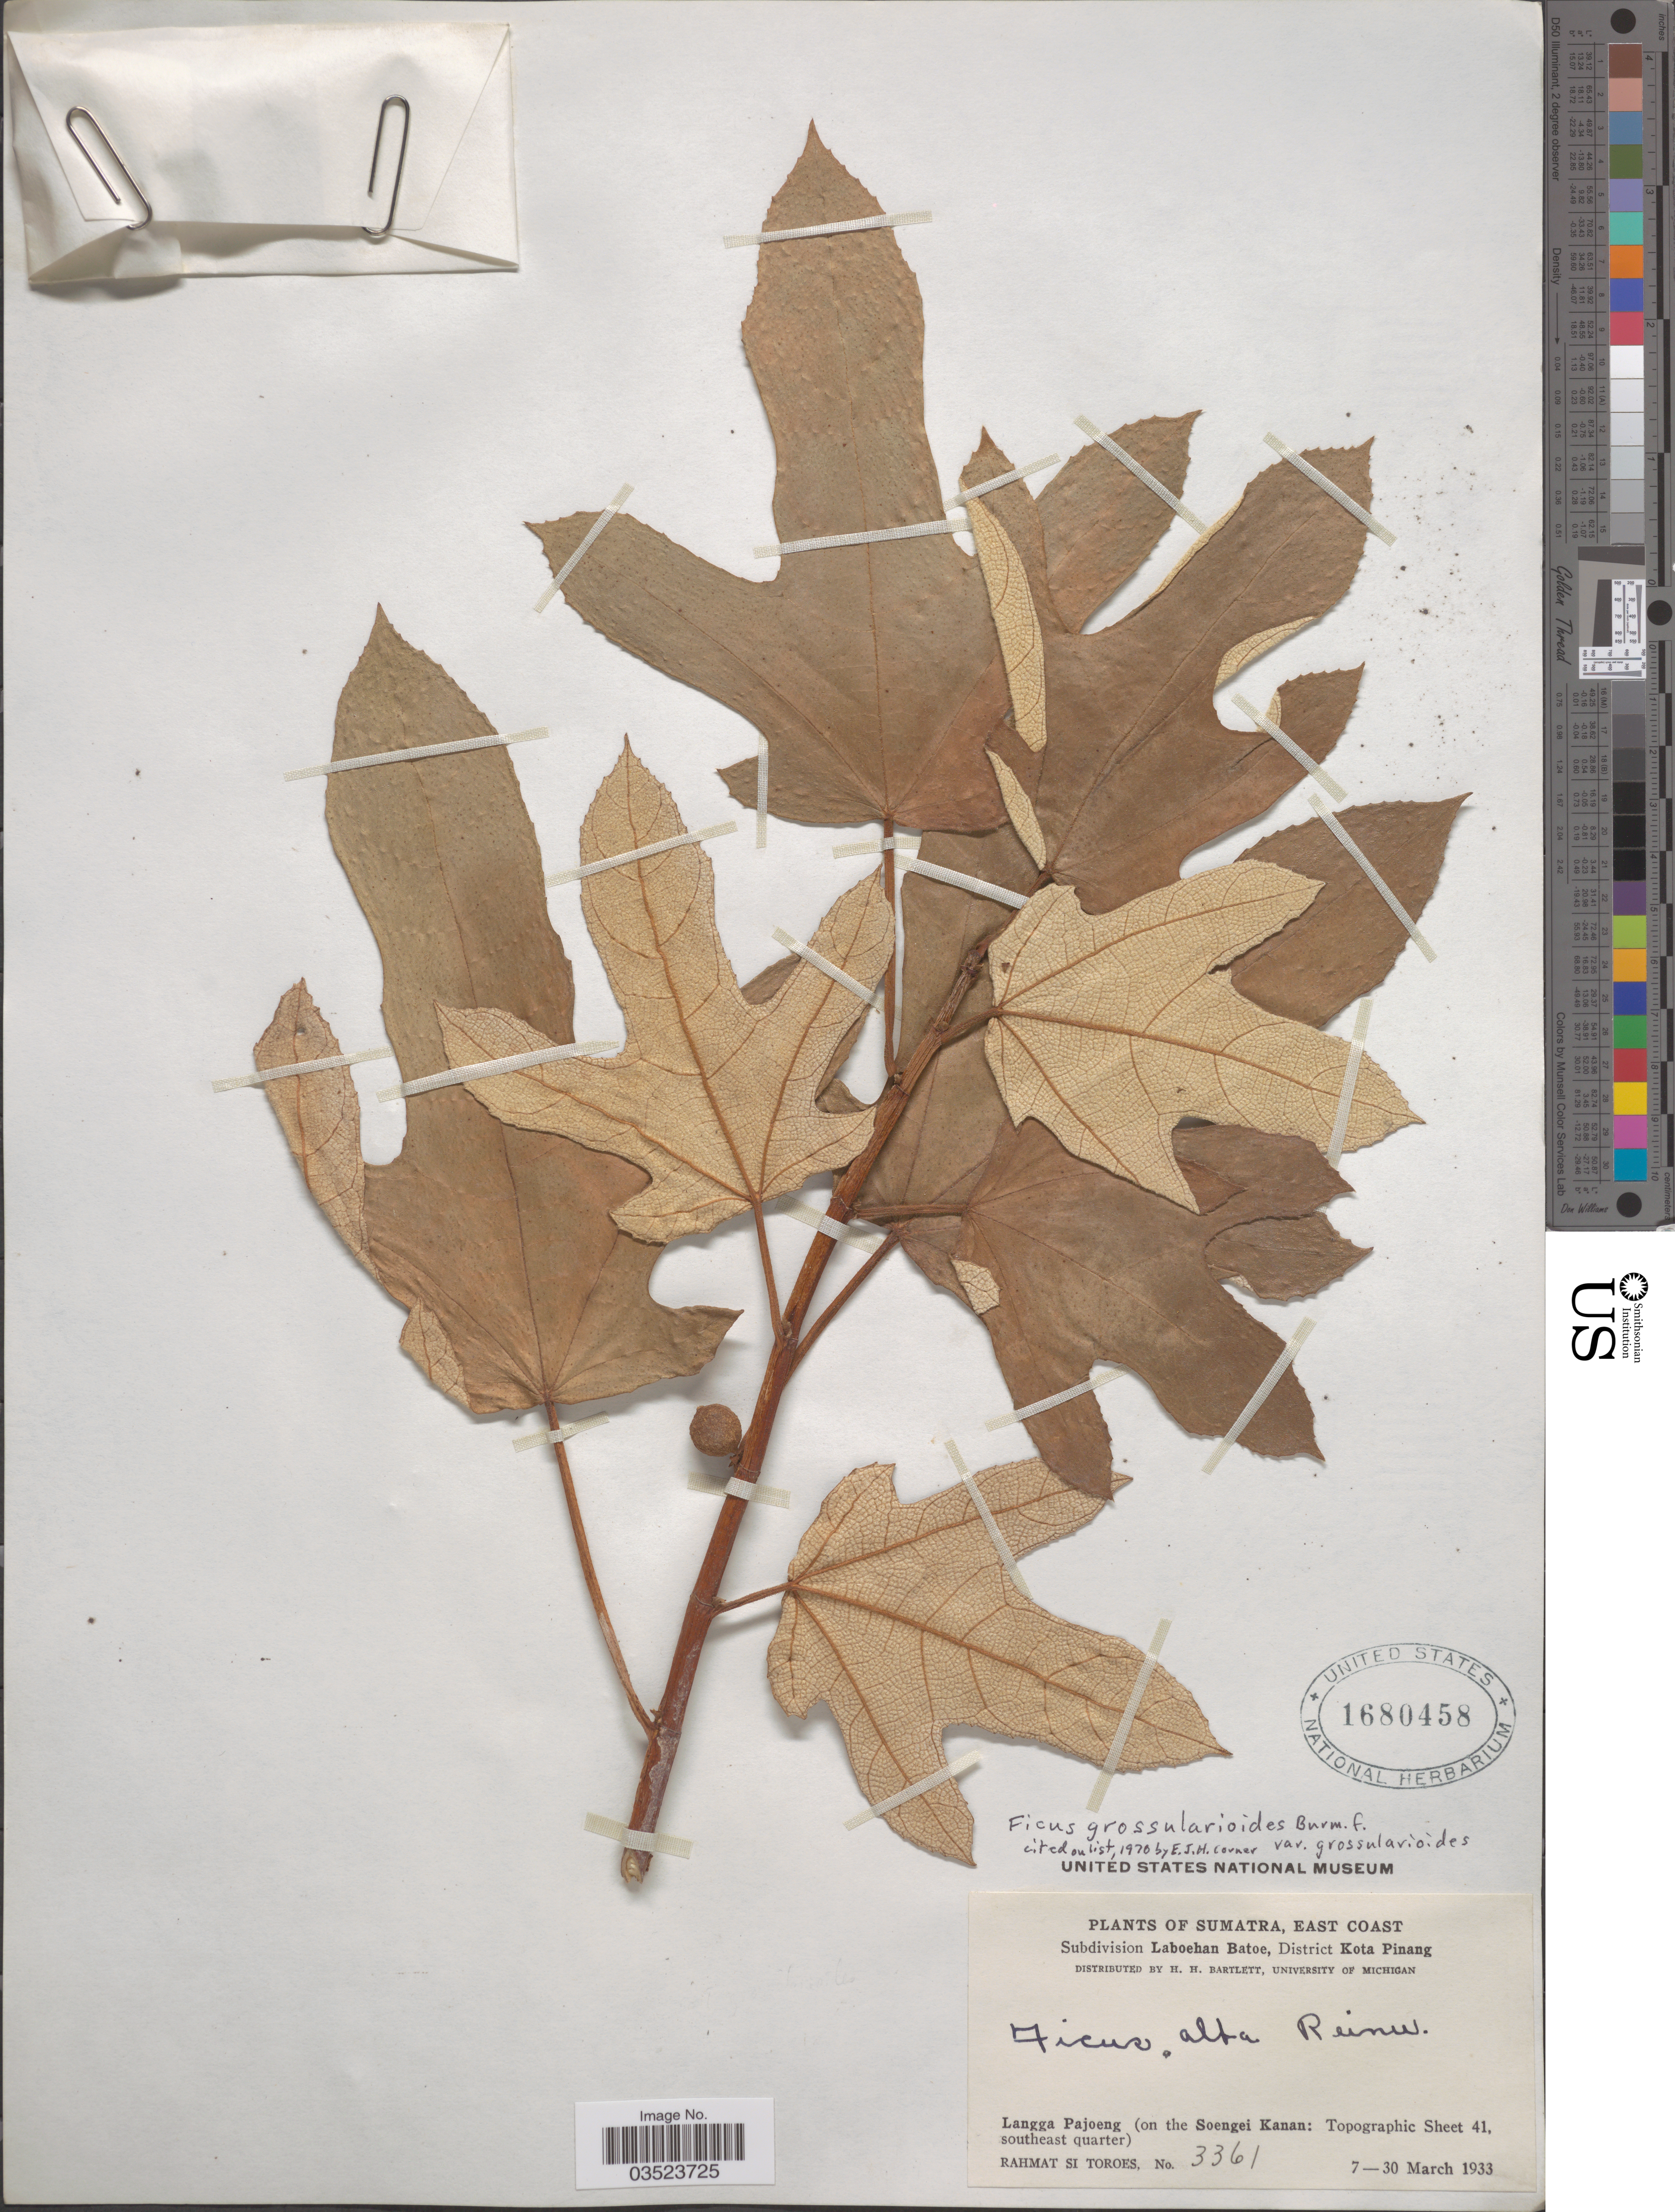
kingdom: Plantae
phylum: Tracheophyta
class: Magnoliopsida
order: Rosales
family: Moraceae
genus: Ficus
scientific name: Ficus grossularioides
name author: Burm. f.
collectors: Rahmat Si Boeea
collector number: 3361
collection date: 1933-03-07/1933-03-30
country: Indonesia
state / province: Sumatra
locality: East Coast. Subdivision Laboehan Batoe, District Kota Pinang. Langga Pajoeng (on the Soengei Kanan: Topographic Sheet 41, southeast quarter).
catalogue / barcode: US 1680458